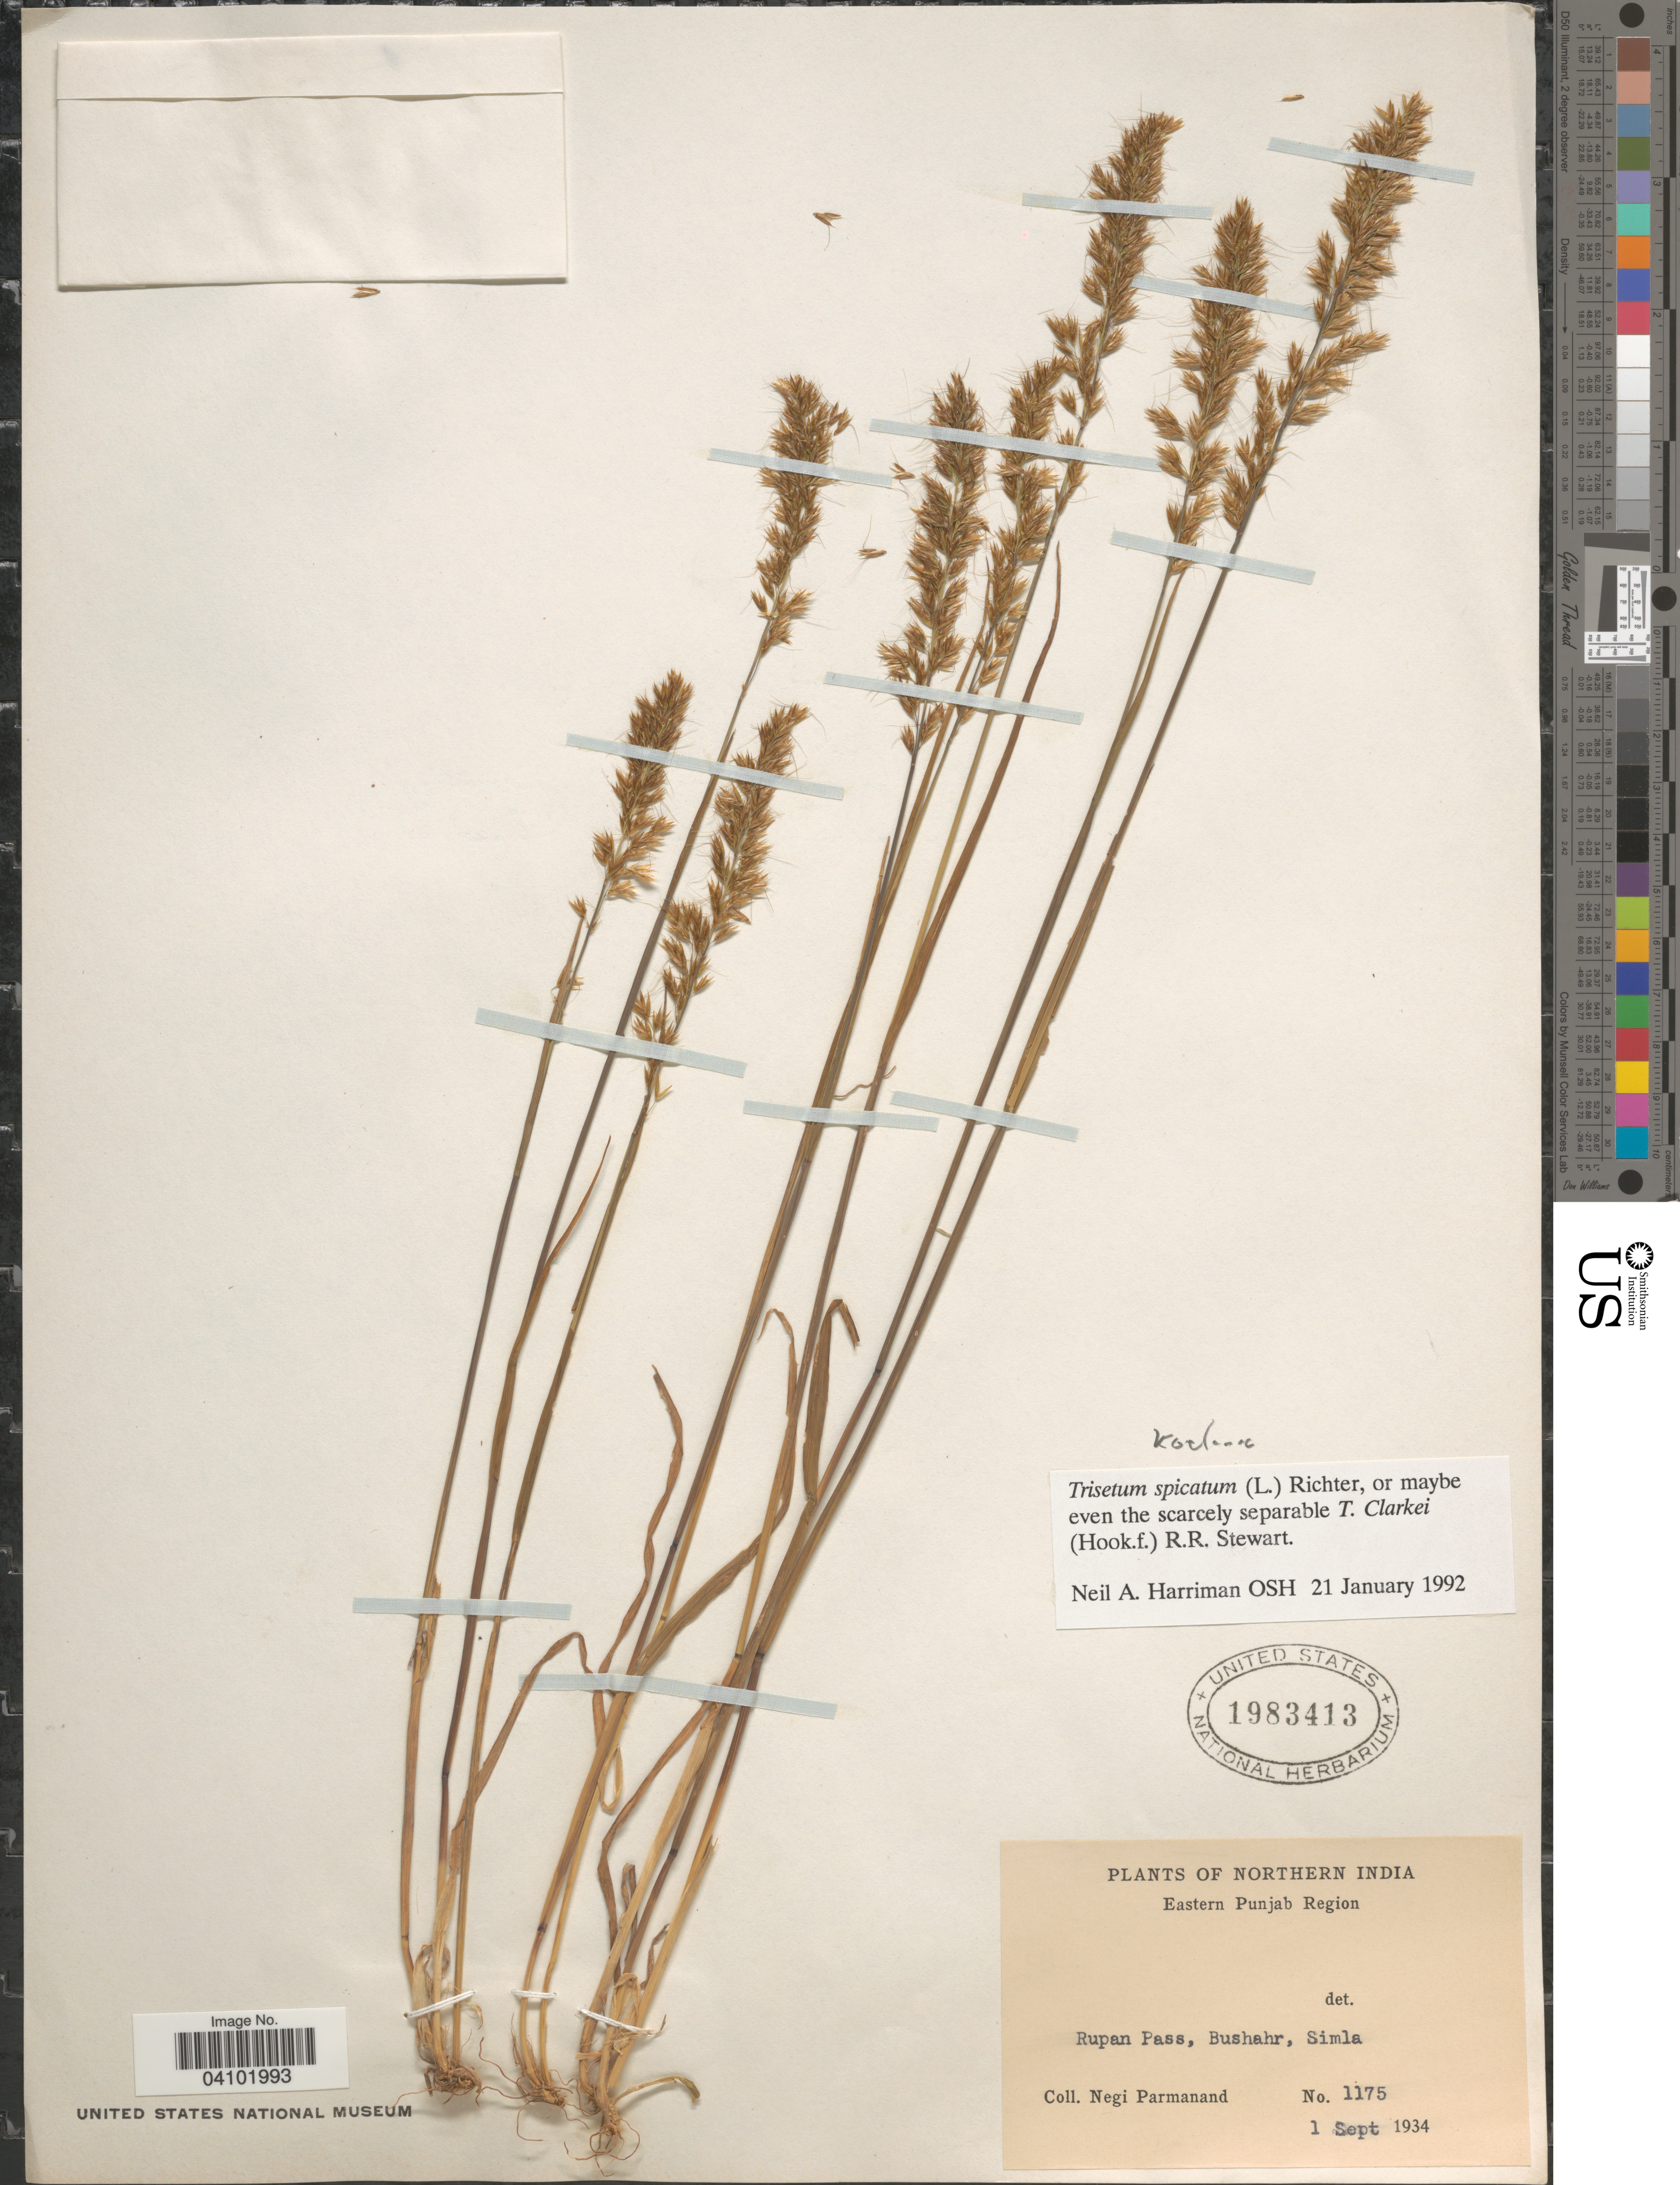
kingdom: Plantae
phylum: Tracheophyta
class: Liliopsida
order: Poales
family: Poaceae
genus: Koeleria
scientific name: Koeleria spicata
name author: (L.) Barberá et al.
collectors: N. Parmanand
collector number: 1175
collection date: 1934-09-01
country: India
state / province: Punjab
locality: Northern India. Eastern Punjab Region. Rupan Pass, Bushahr, Simla.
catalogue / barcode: US 1983413